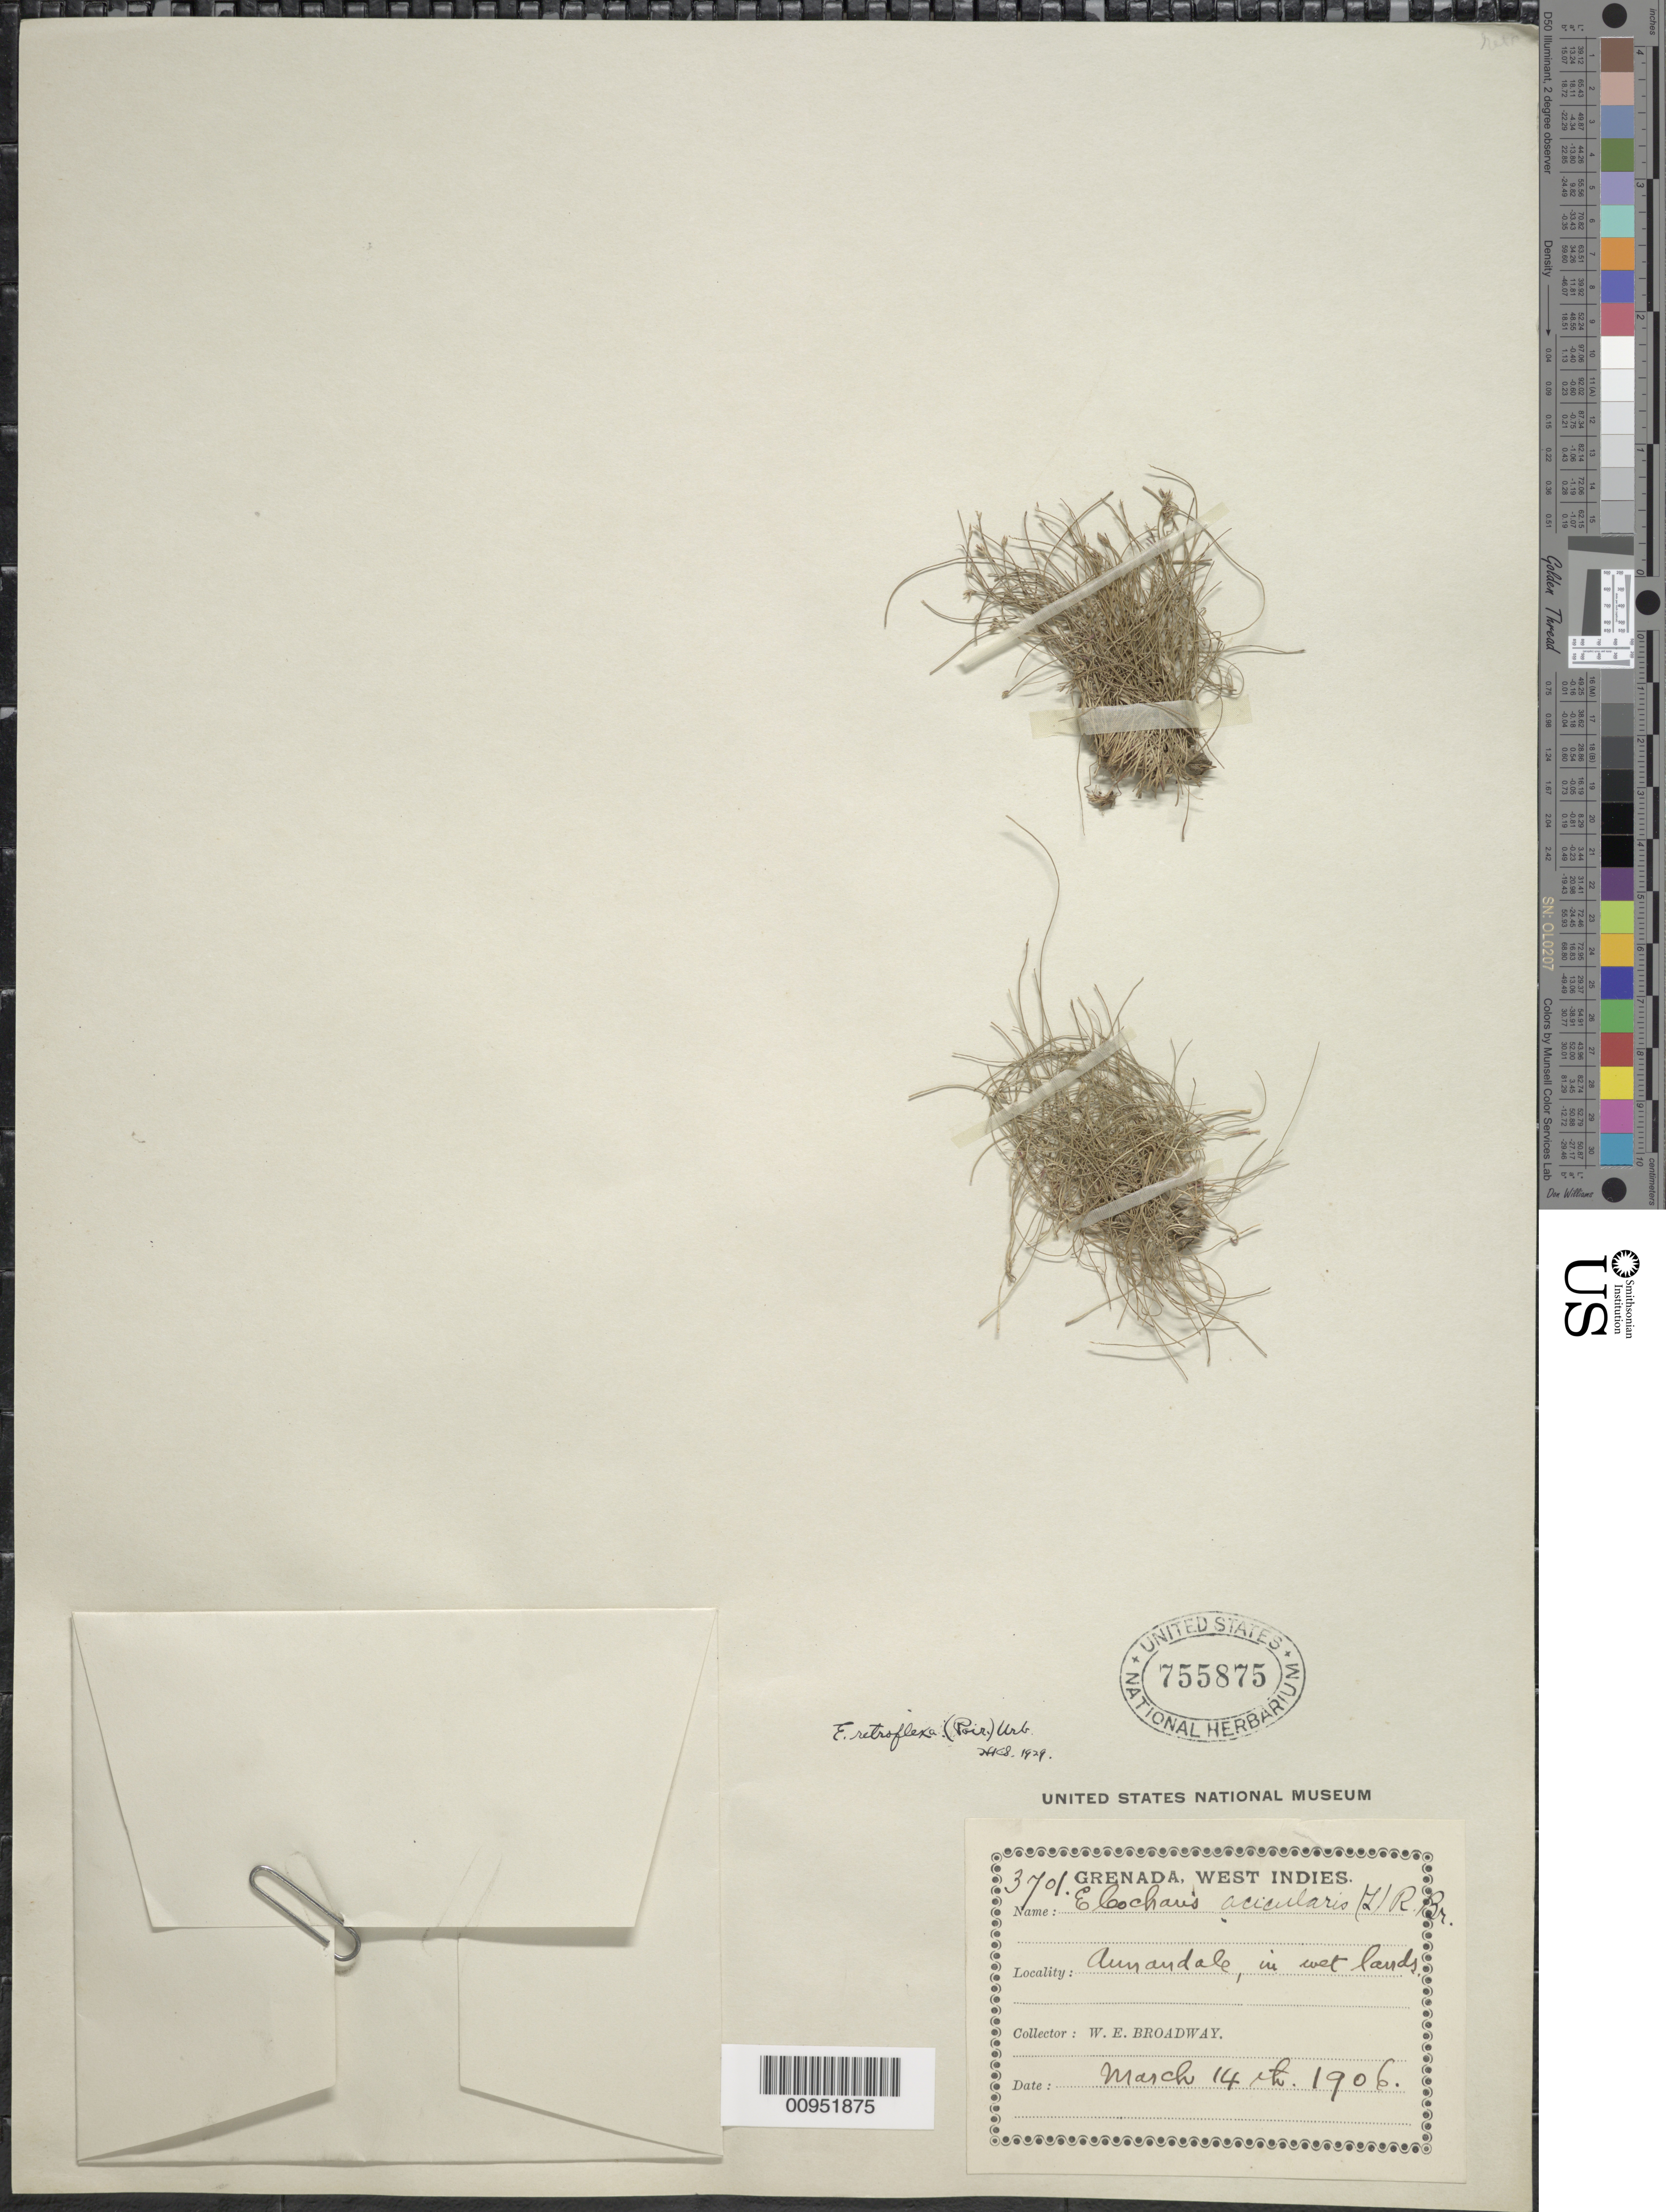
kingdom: Plantae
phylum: Tracheophyta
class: Liliopsida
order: Poales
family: Cyperaceae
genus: Eleocharis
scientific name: Eleocharis retroflexa subsp. retroflexa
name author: (Poir.) Urb.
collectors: W. E. Broadway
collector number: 3701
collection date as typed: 14 Mar 1906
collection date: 1906-03-14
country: Grenada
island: Grenada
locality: Annandale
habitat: In wet lands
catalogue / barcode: US 755875